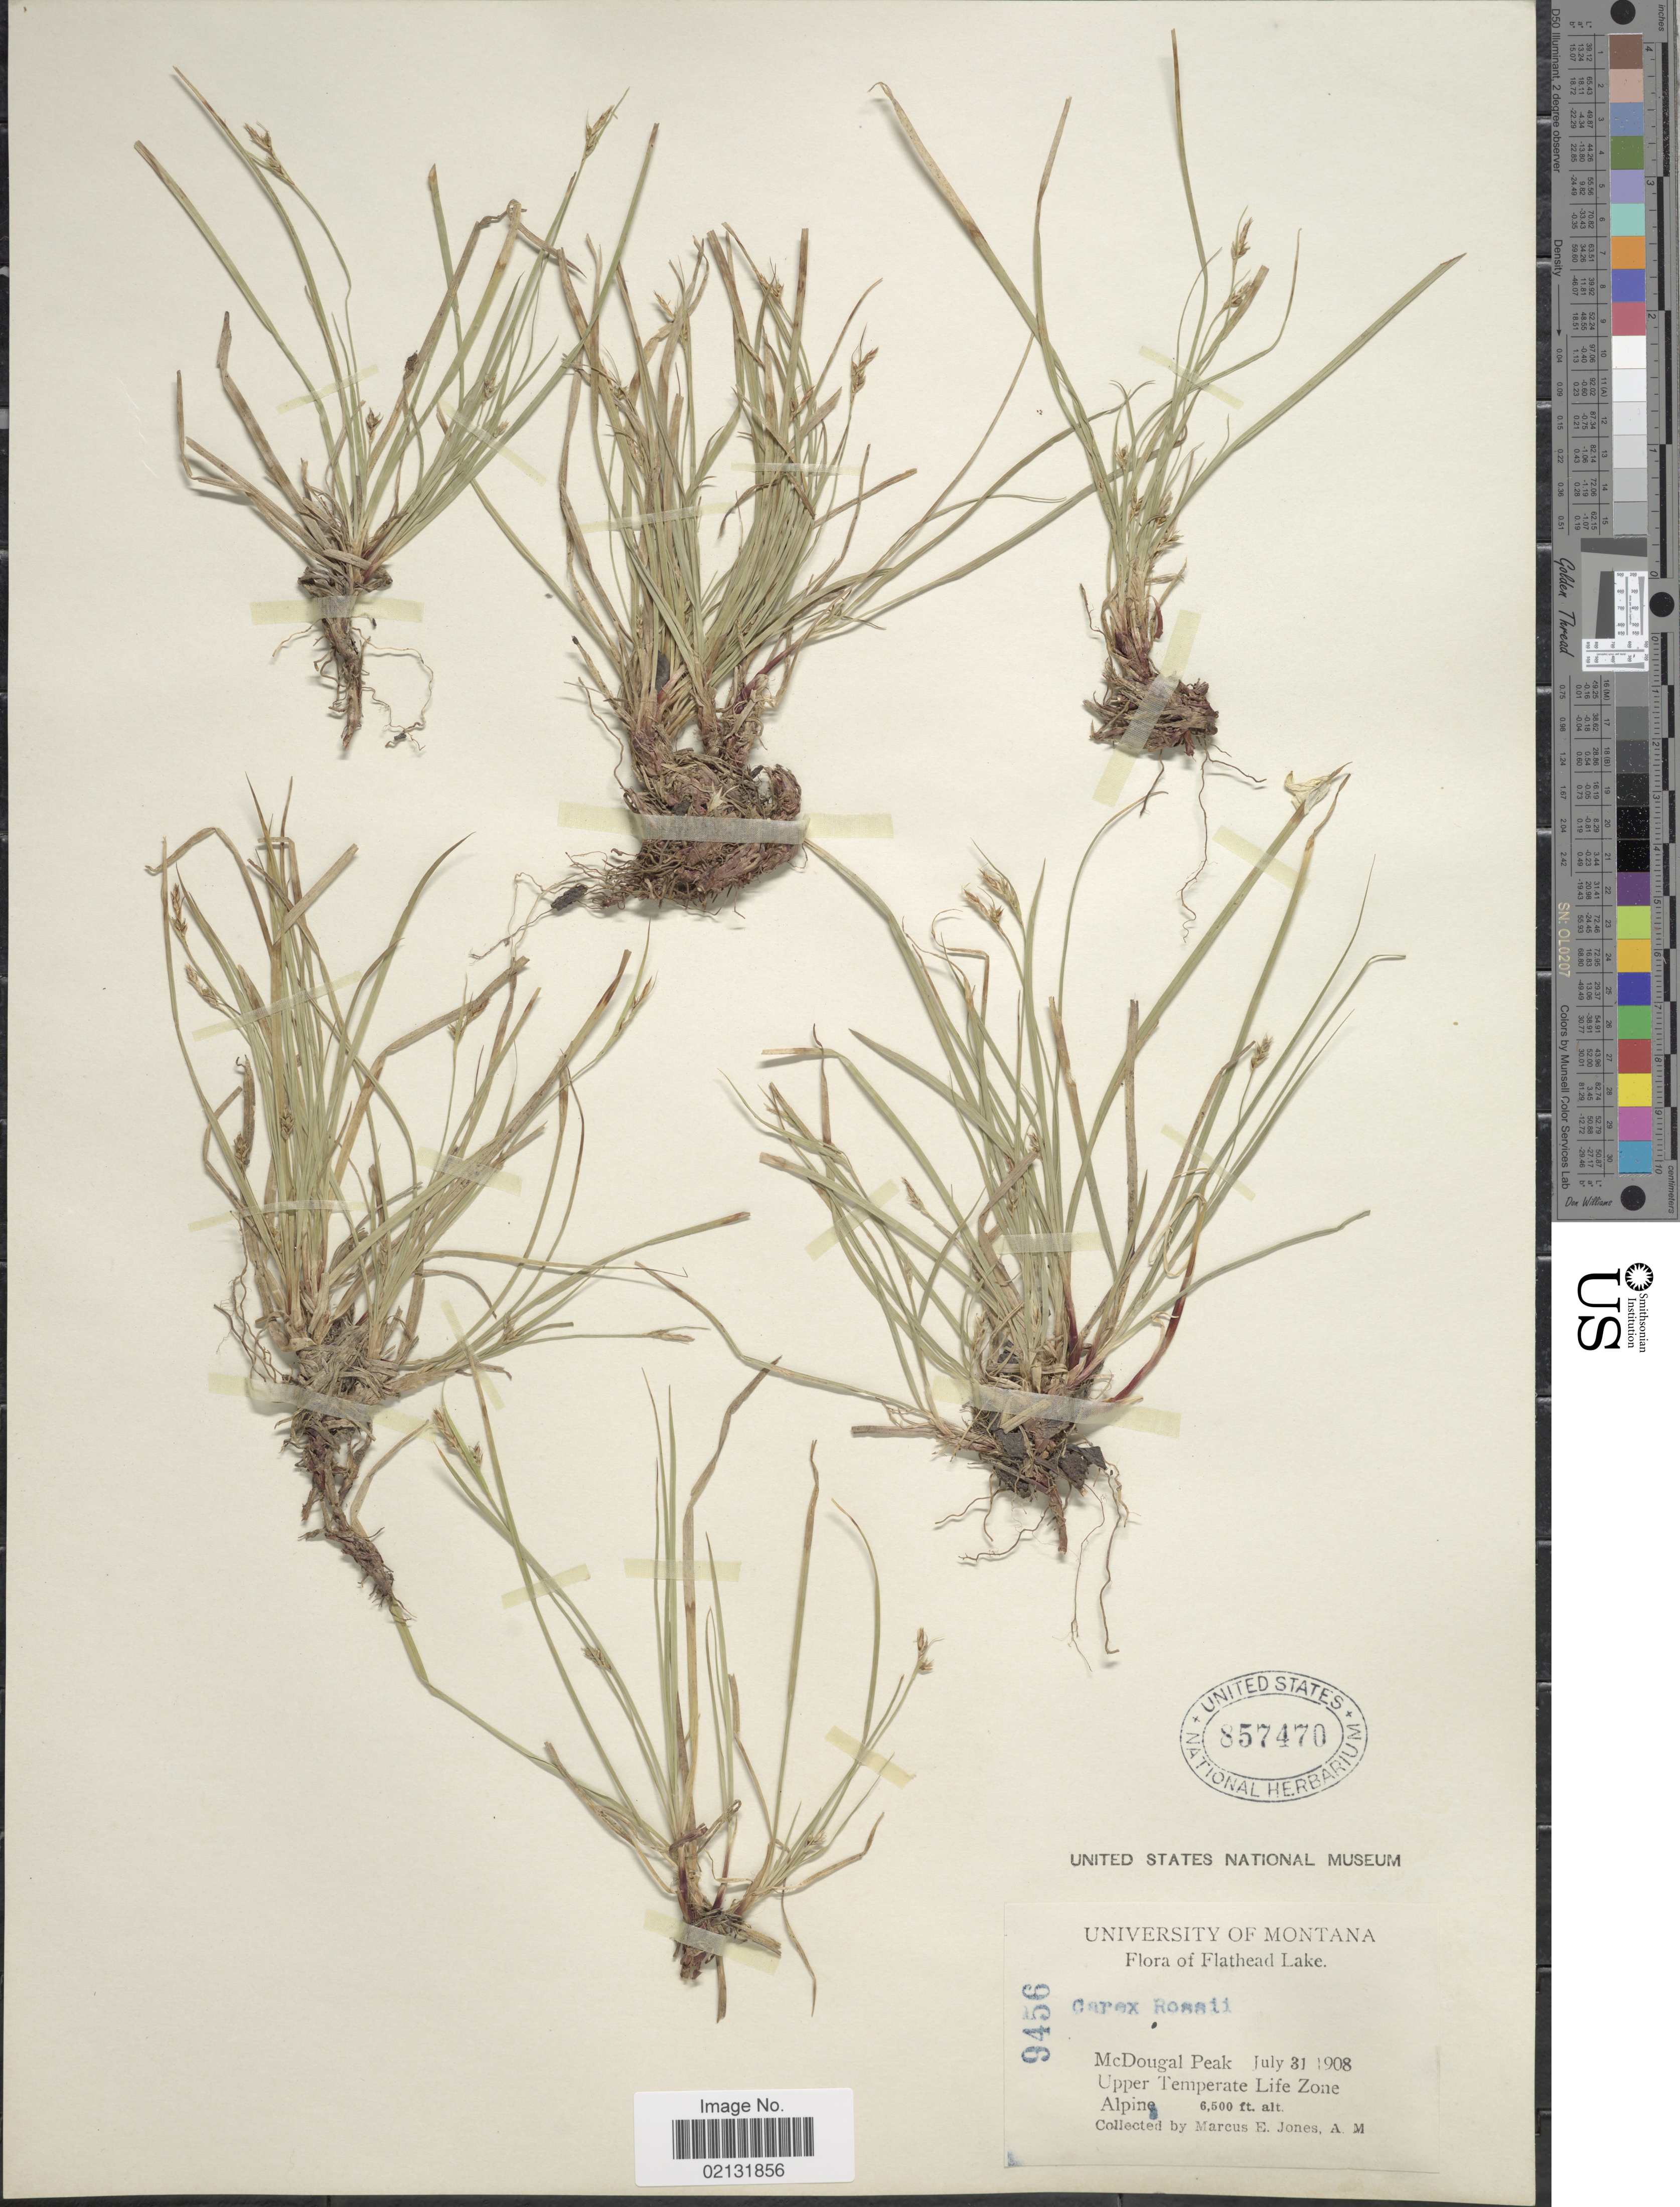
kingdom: Plantae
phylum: Tracheophyta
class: Liliopsida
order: Poales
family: Cyperaceae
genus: Carex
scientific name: Carex rossii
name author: Boott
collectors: M. E. Jones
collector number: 9456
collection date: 1908-07-31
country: United States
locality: Fltahead Lake, McDougal Peak, Upper Temperate Life Zone.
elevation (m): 1981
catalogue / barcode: US 857470